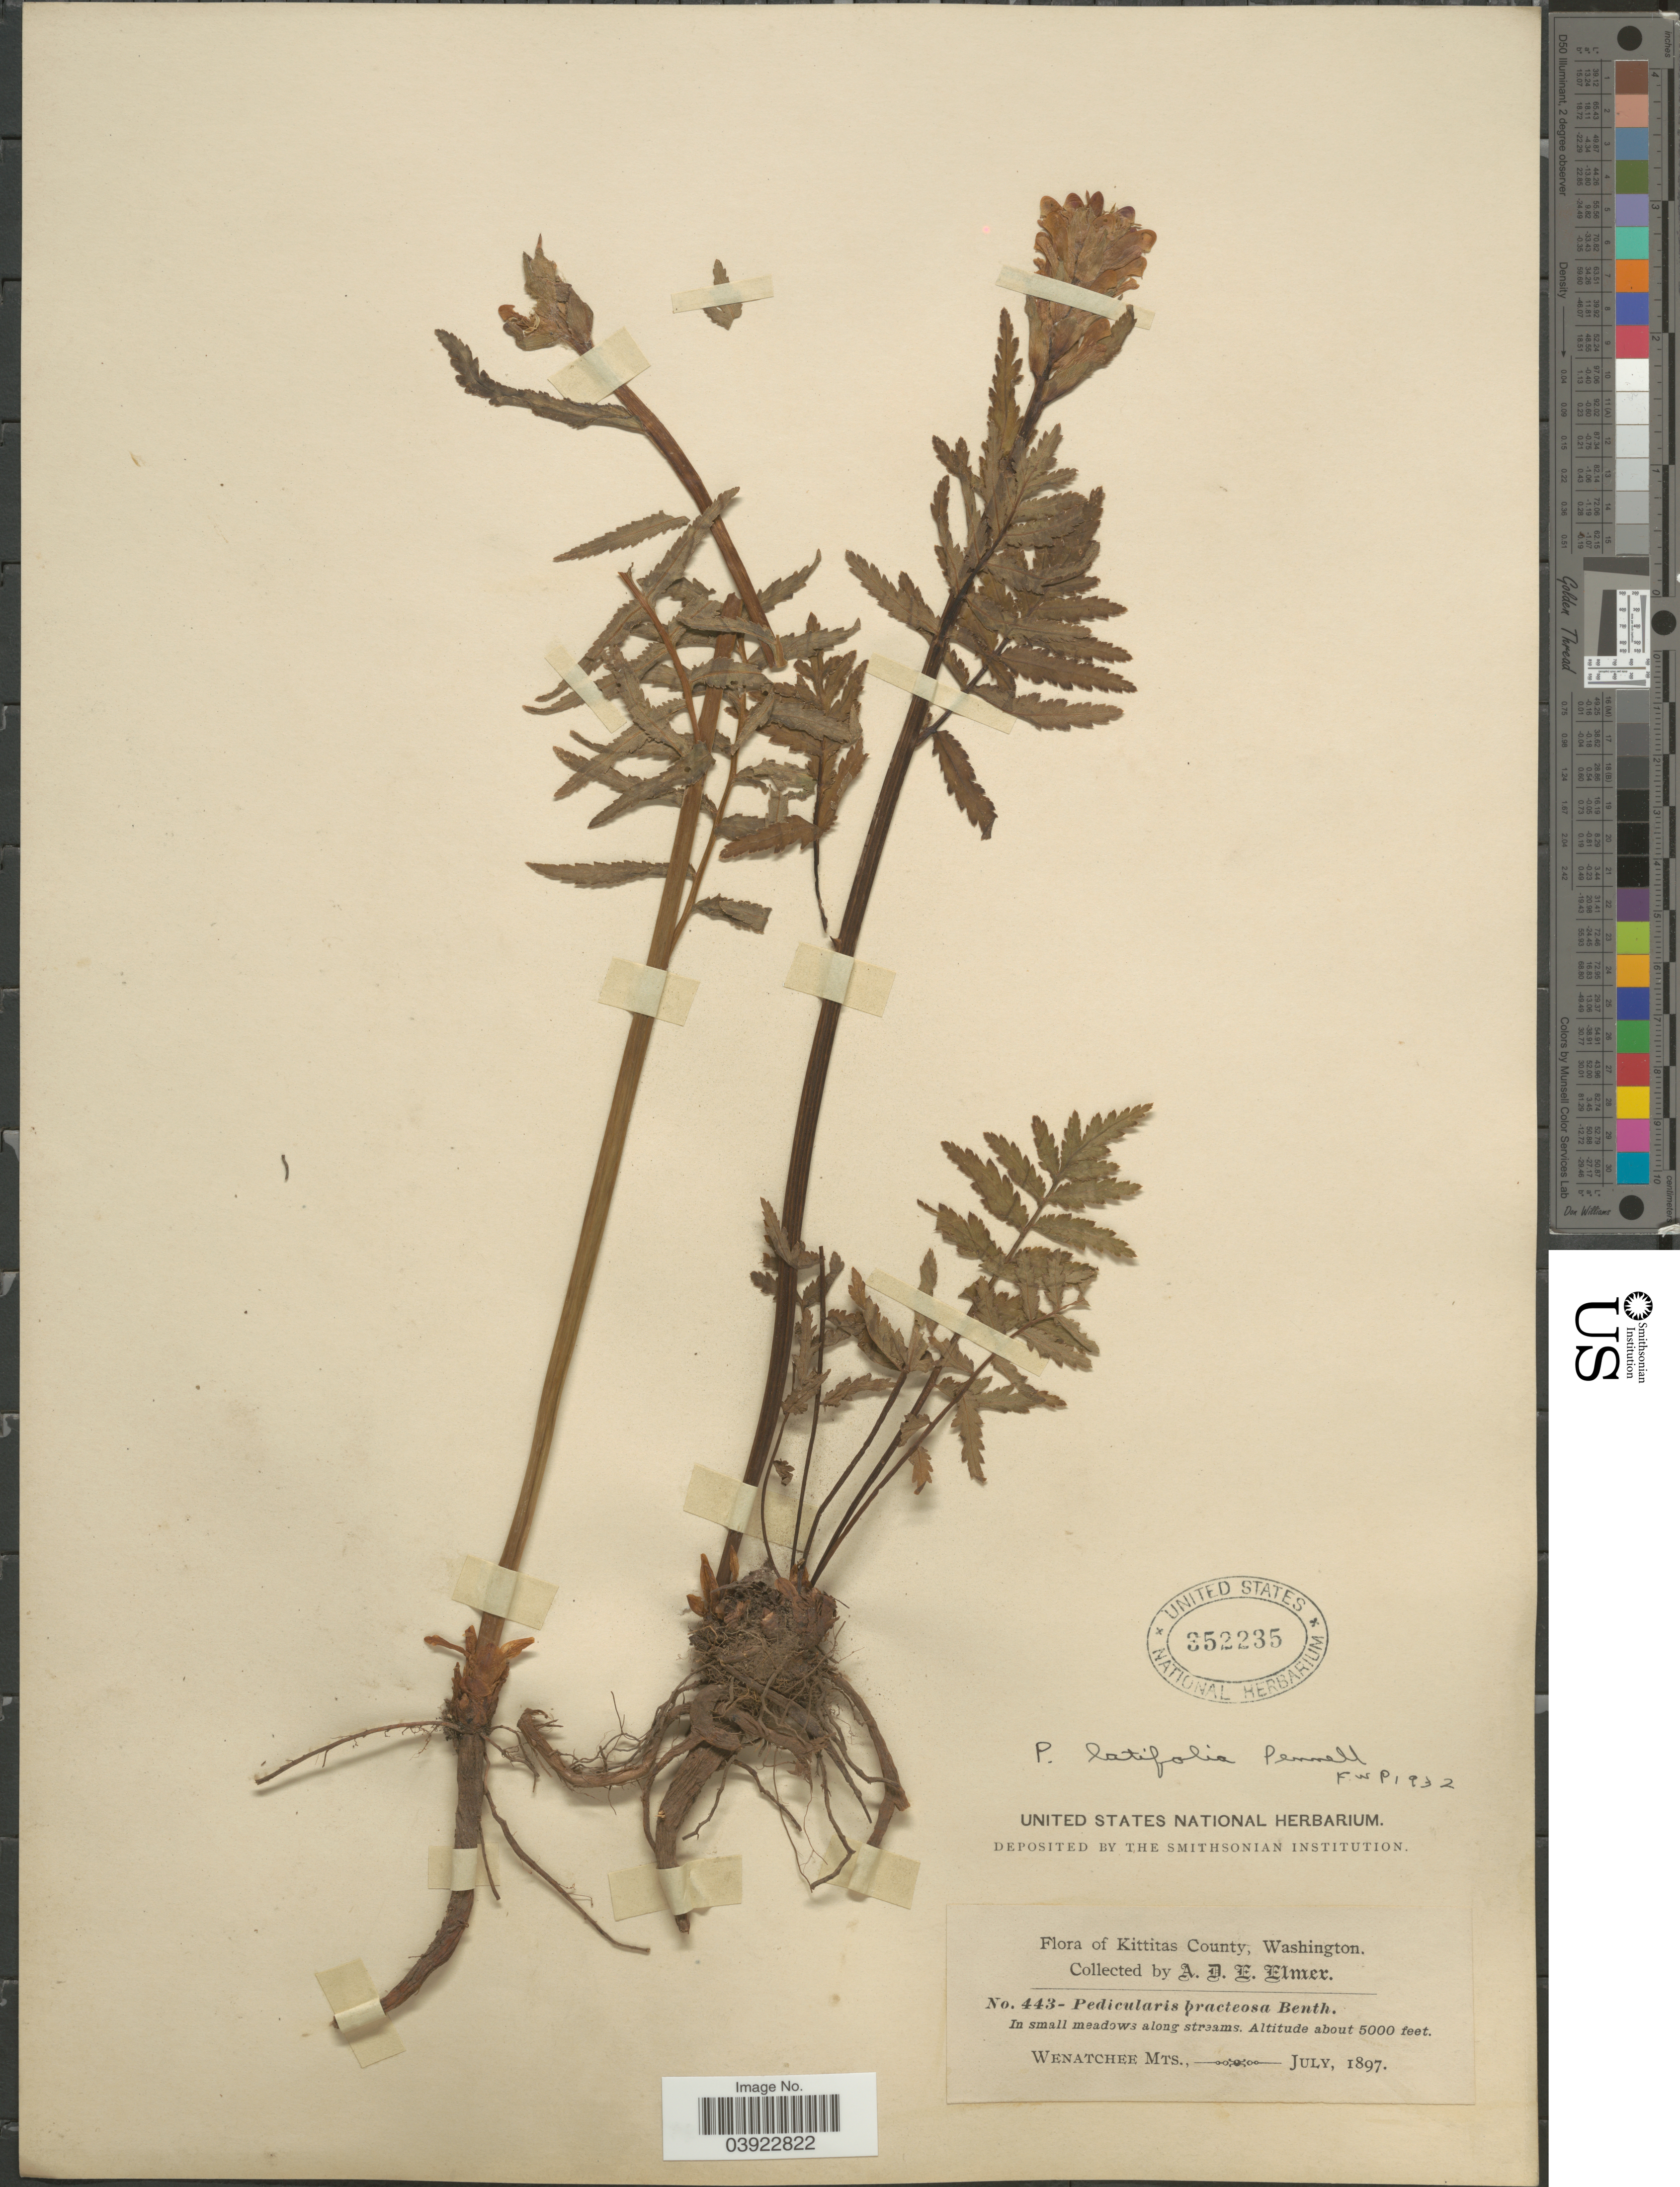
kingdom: Plantae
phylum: Tracheophyta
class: Magnoliopsida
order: Lamiales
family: Orobanchaceae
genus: Pedicularis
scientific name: Pedicularis latifolia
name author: Pennell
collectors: A. D. E. Elmer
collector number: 443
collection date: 1897-07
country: United States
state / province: Washington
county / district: Kittitas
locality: Kittitas County. In small meadows along streams. Wenatchee Mts.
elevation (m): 1524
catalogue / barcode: US 352235